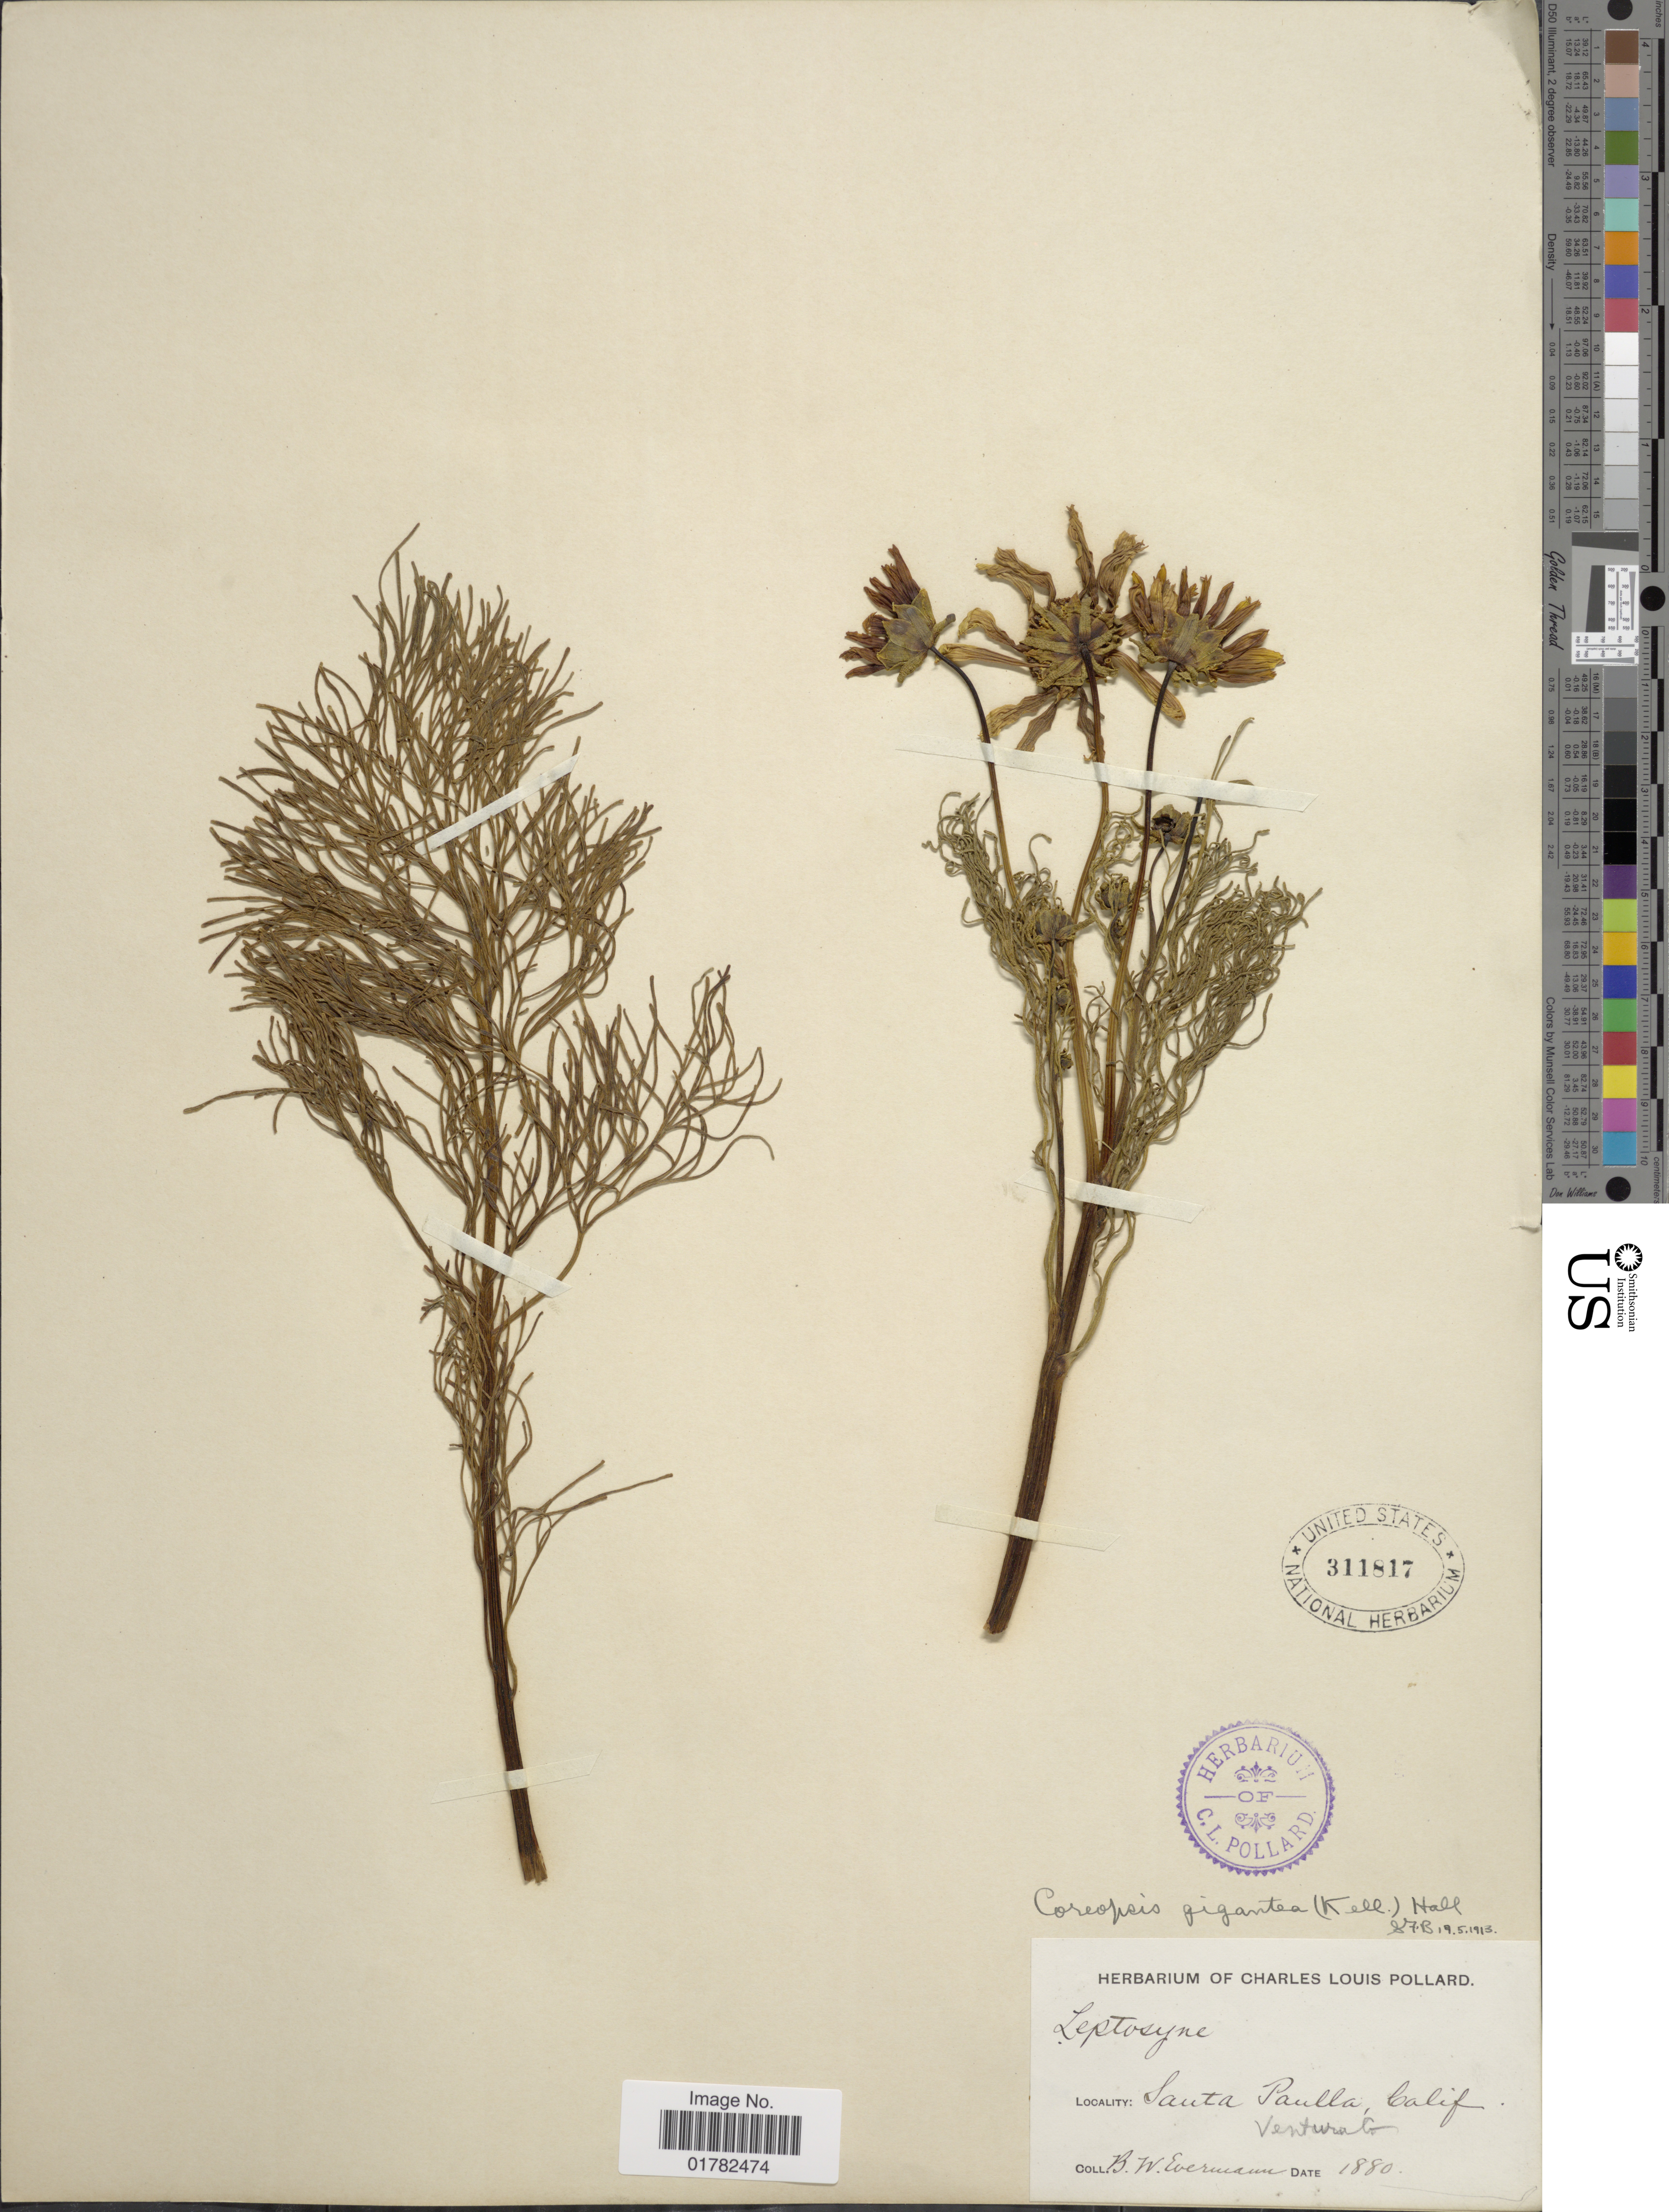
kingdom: Plantae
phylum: Tracheophyta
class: Magnoliopsida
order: Asterales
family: Asteraceae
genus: Coreopsis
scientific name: Coreopsis gigantea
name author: (Kellogg) H.M. Hall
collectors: B. W. Evermann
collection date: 1880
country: United States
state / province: California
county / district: Ventura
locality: Santa Pulla, Ventura Co.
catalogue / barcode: US 311817